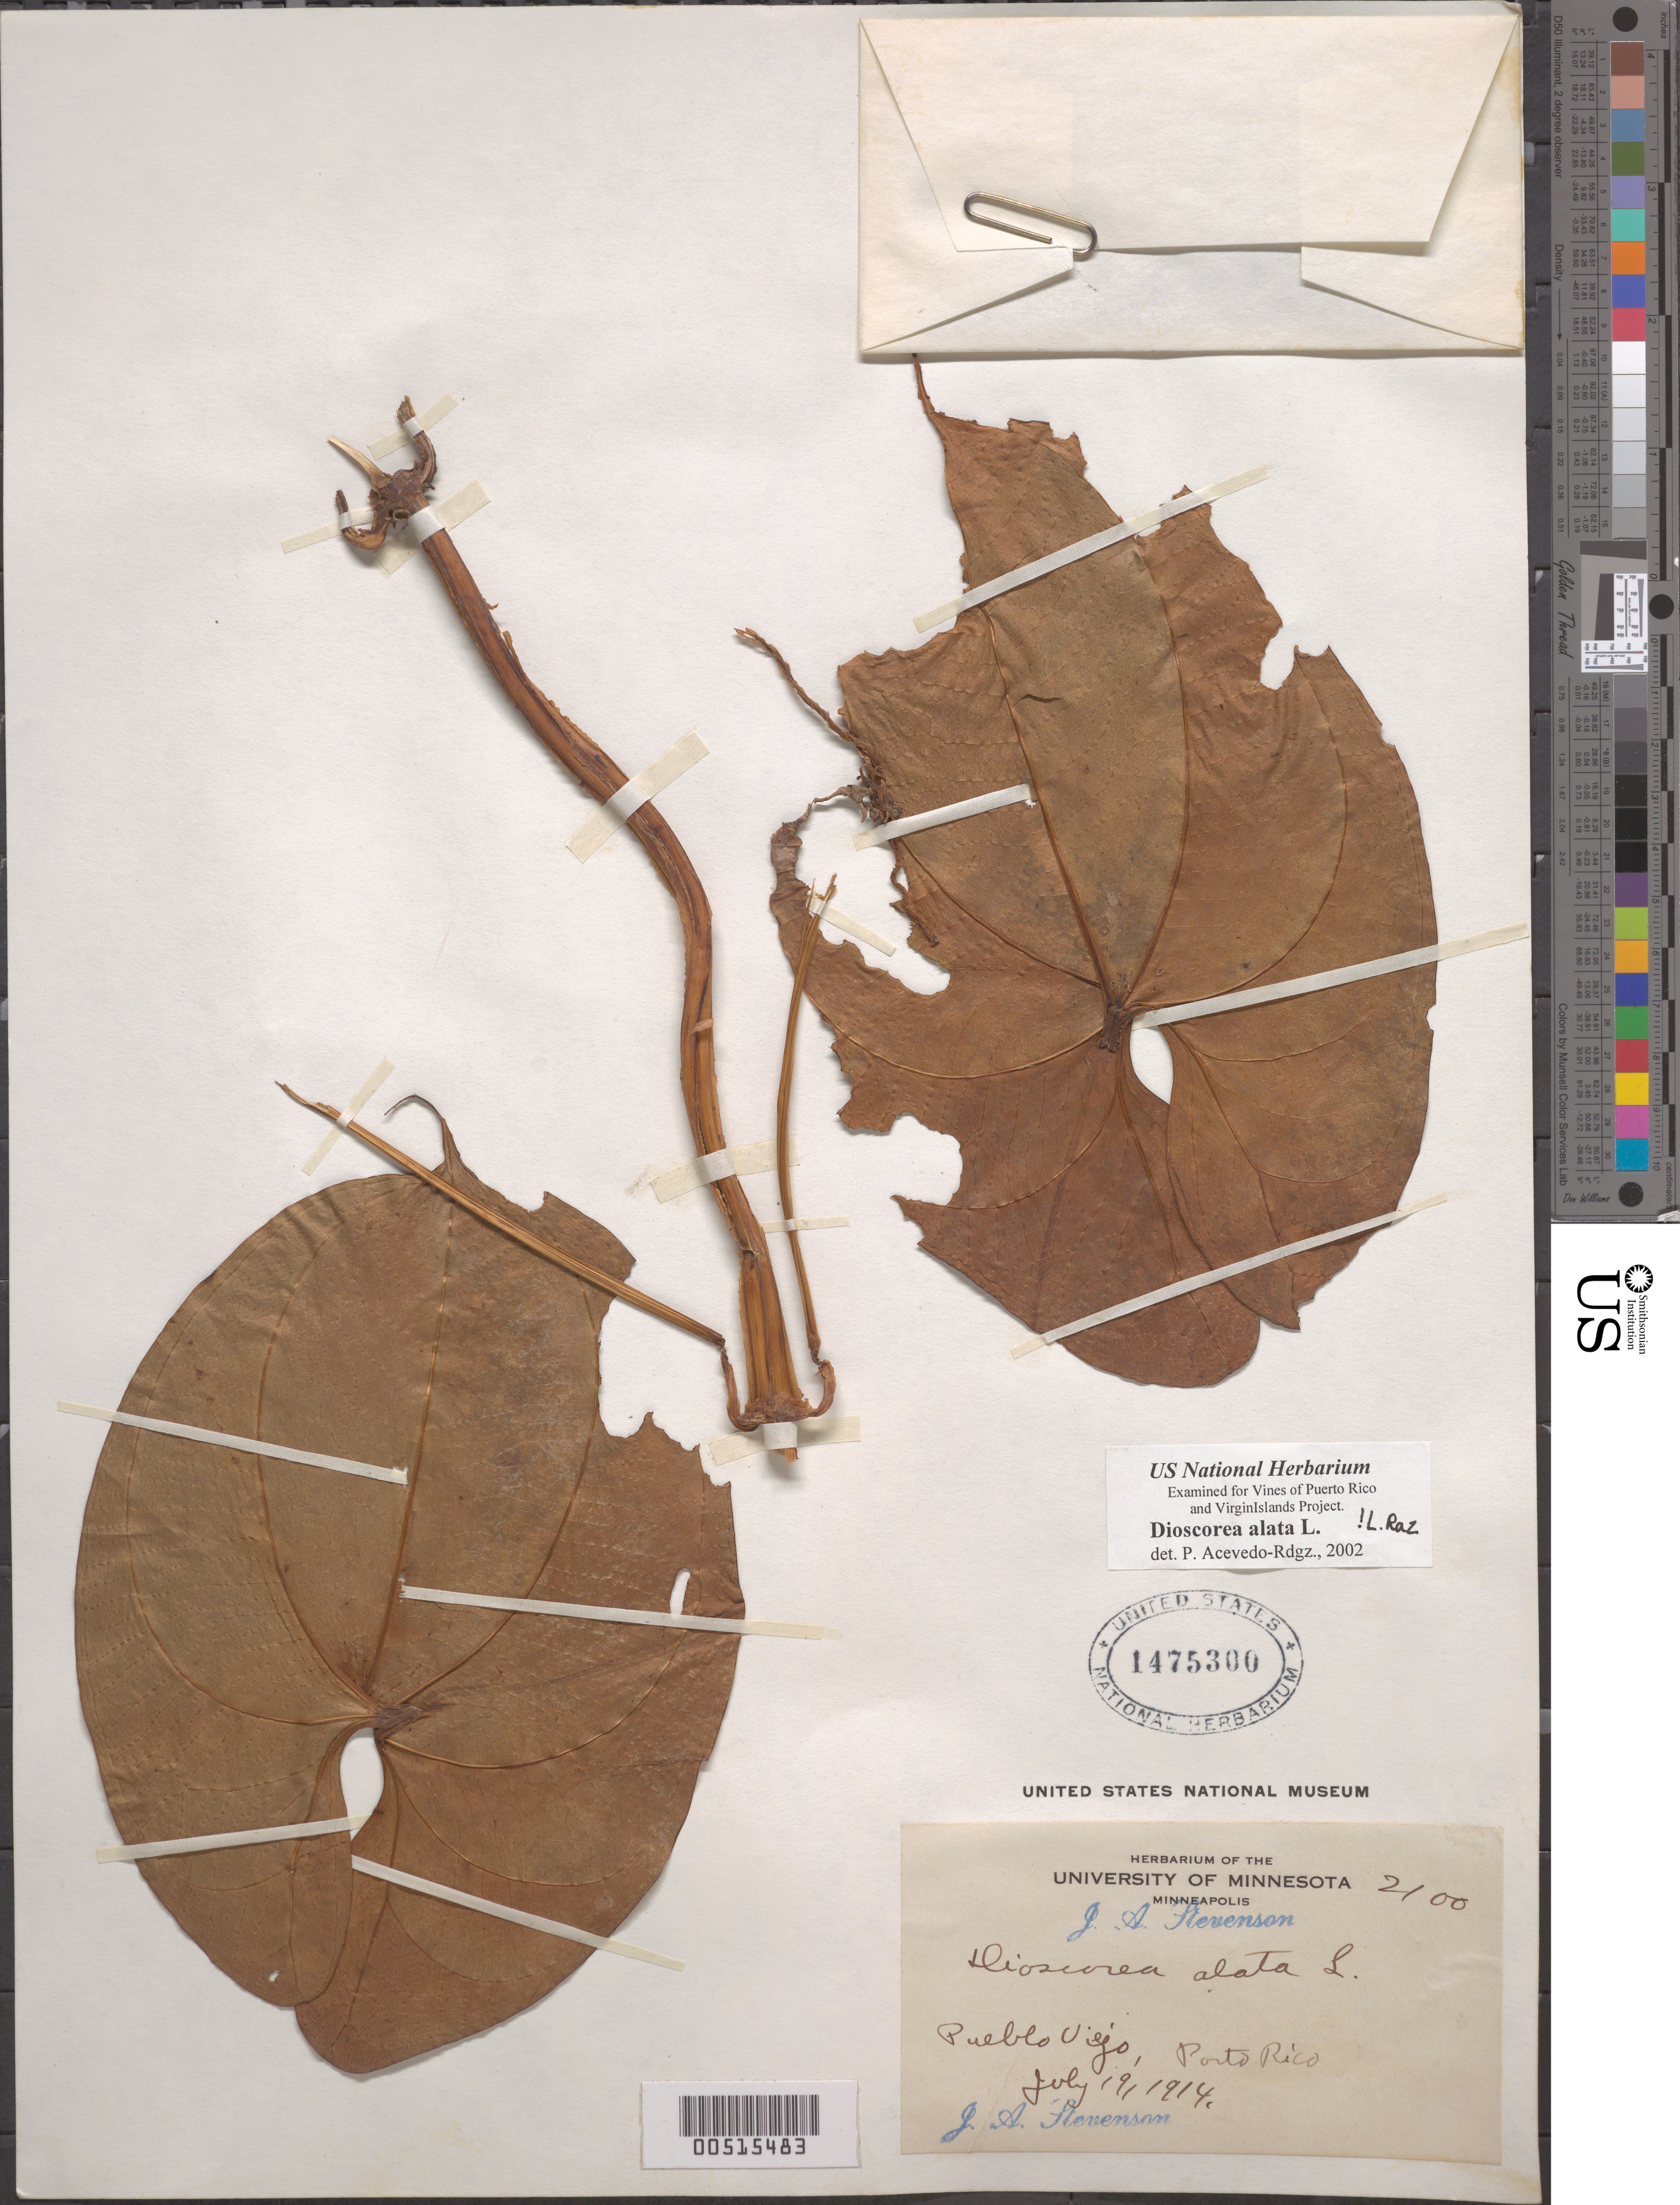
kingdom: Plantae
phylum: Tracheophyta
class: Liliopsida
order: Dioscoreales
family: Dioscoreaceae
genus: Dioscorea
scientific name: Dioscorea alata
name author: L.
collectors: J. Stevenson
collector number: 2100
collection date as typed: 19 Jul 1914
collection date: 1914-07-19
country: Puerto Rico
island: Greater Antilles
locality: Pueblo Viejo.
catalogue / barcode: US 1475300